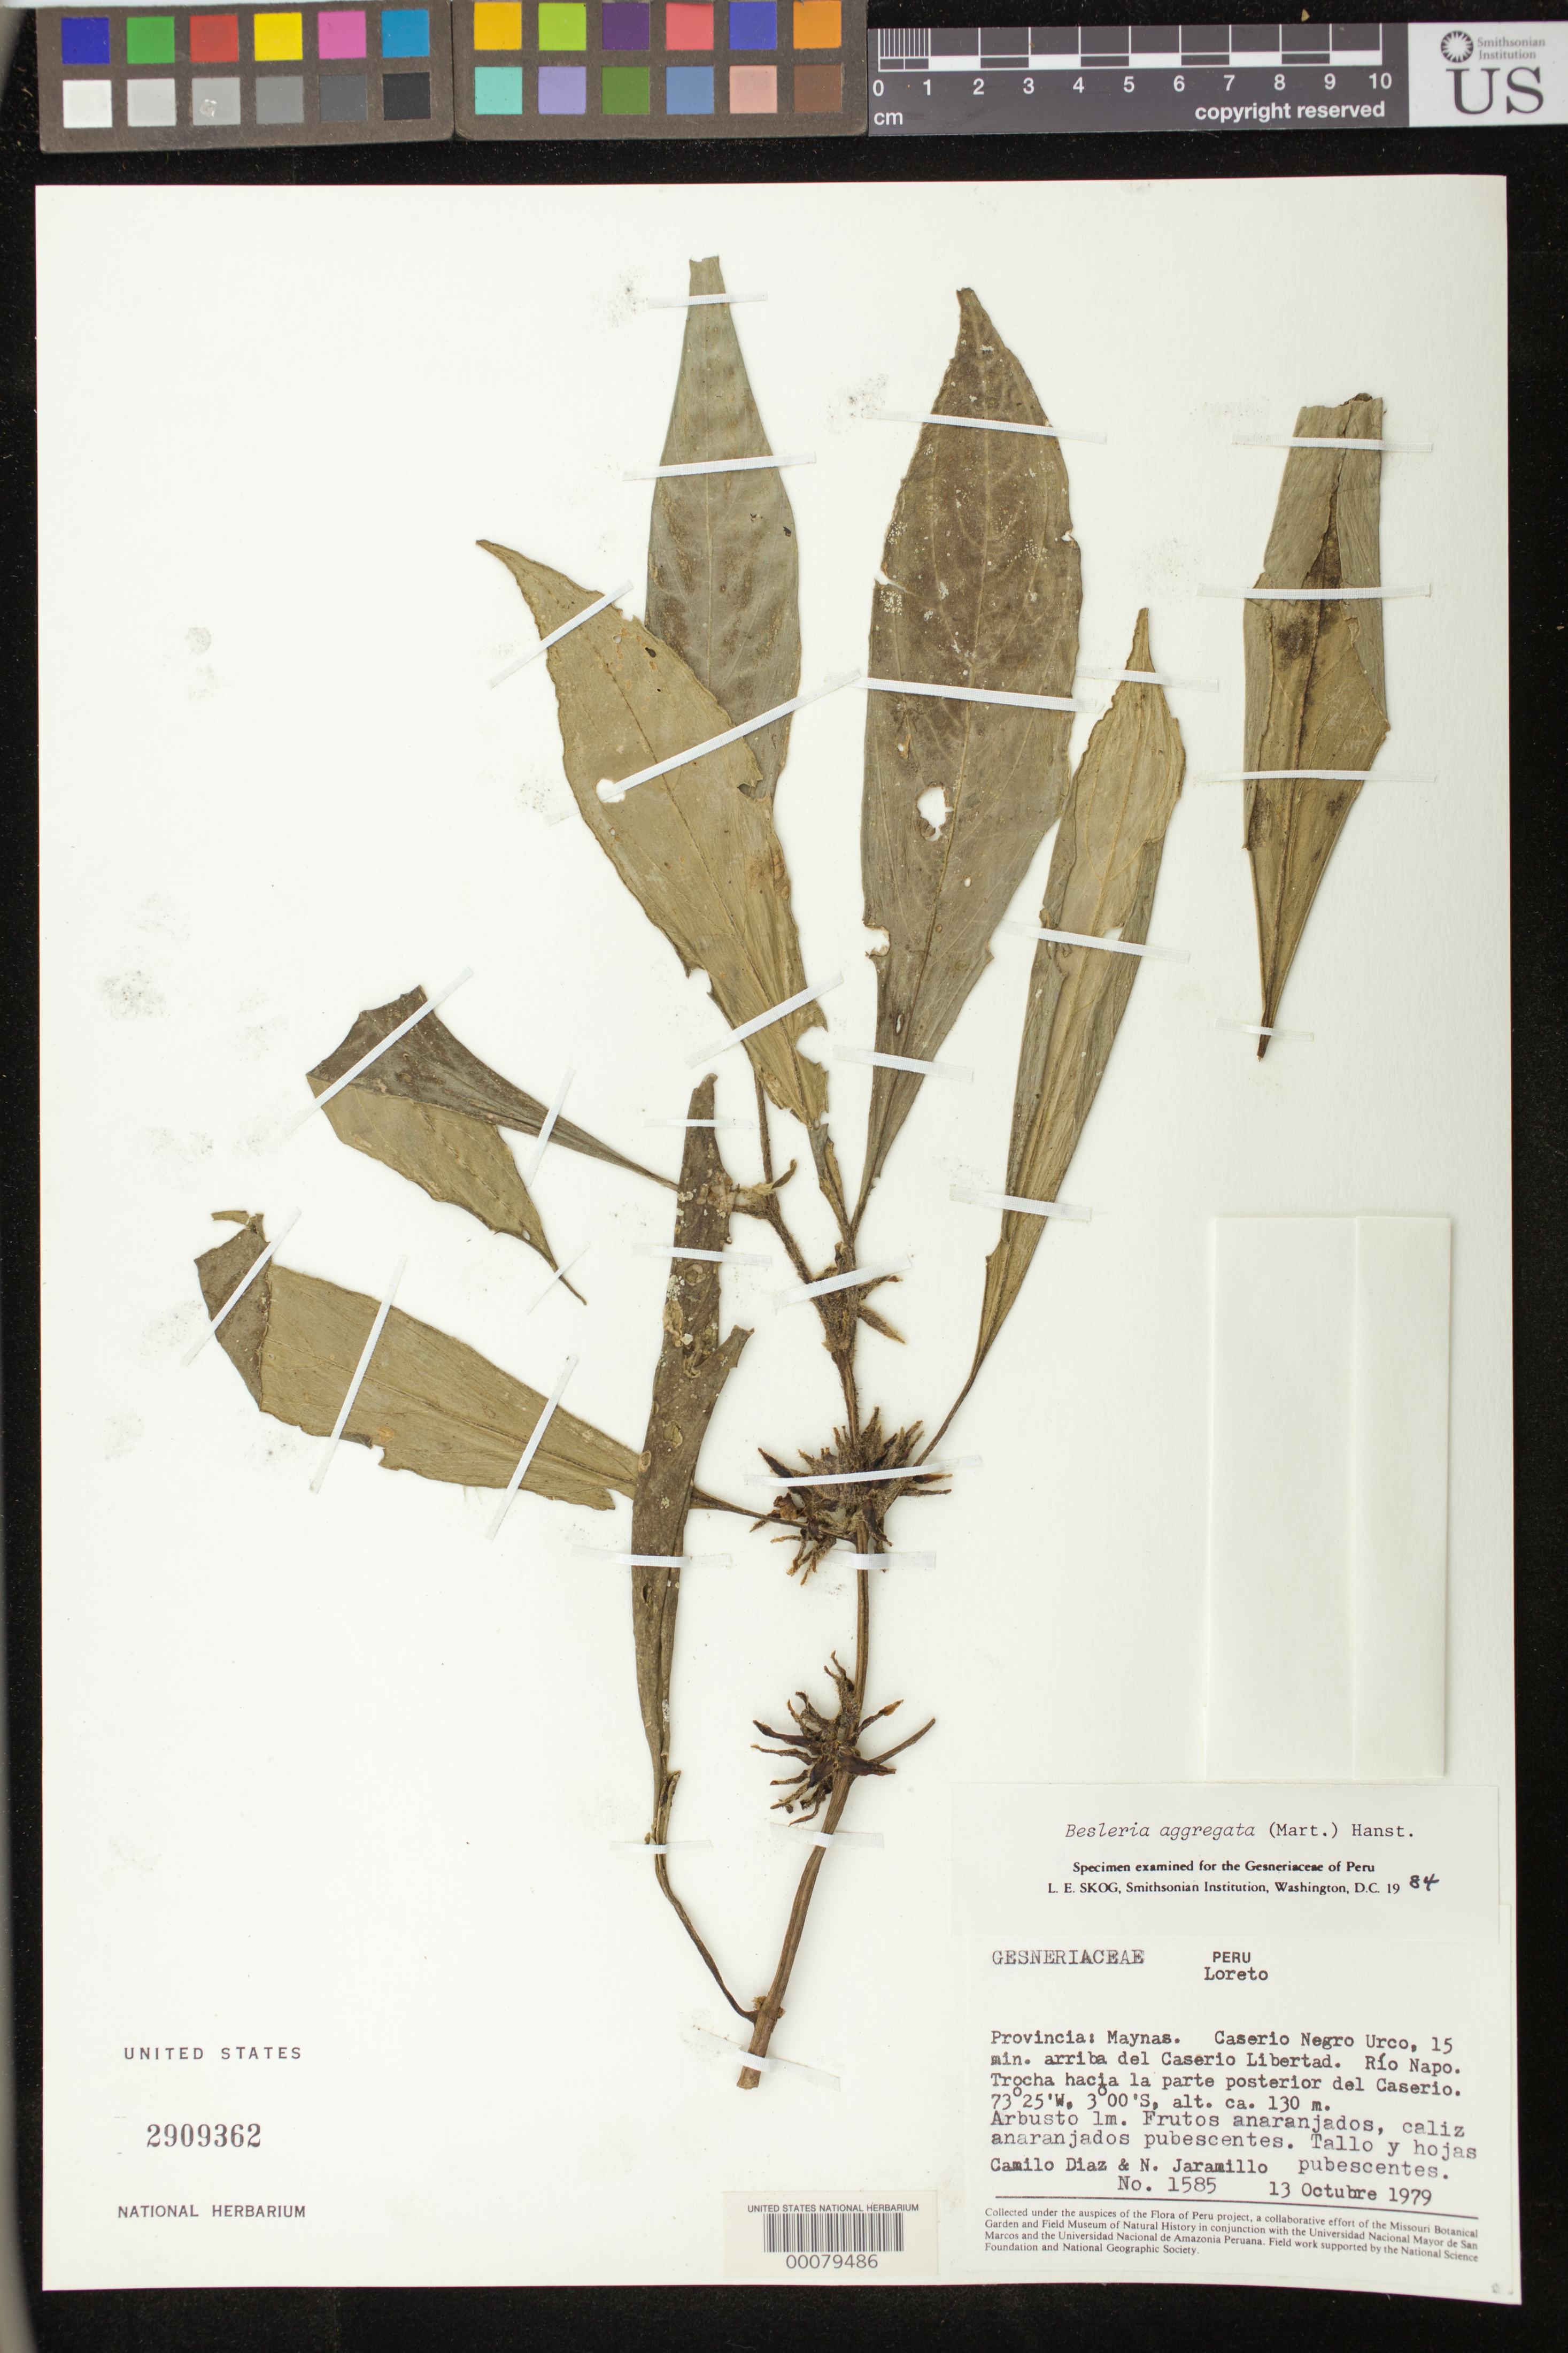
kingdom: Plantae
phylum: Tracheophyta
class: Magnoliopsida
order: Lamiales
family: Gesneriaceae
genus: Besleria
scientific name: Besleria aggregata var. aggregata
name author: (Mart.) Hanst.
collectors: C. Díaz S. & N. Jaramillo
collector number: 1585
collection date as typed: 13 Oct 1979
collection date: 1979-10-13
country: Peru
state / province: Loreto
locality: Prov. Maynas; Caserio Negro Urco, 15 min above Caserio Libertad, Rio Napo, trail near the back of the Caserio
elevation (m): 130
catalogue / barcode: US 2909362